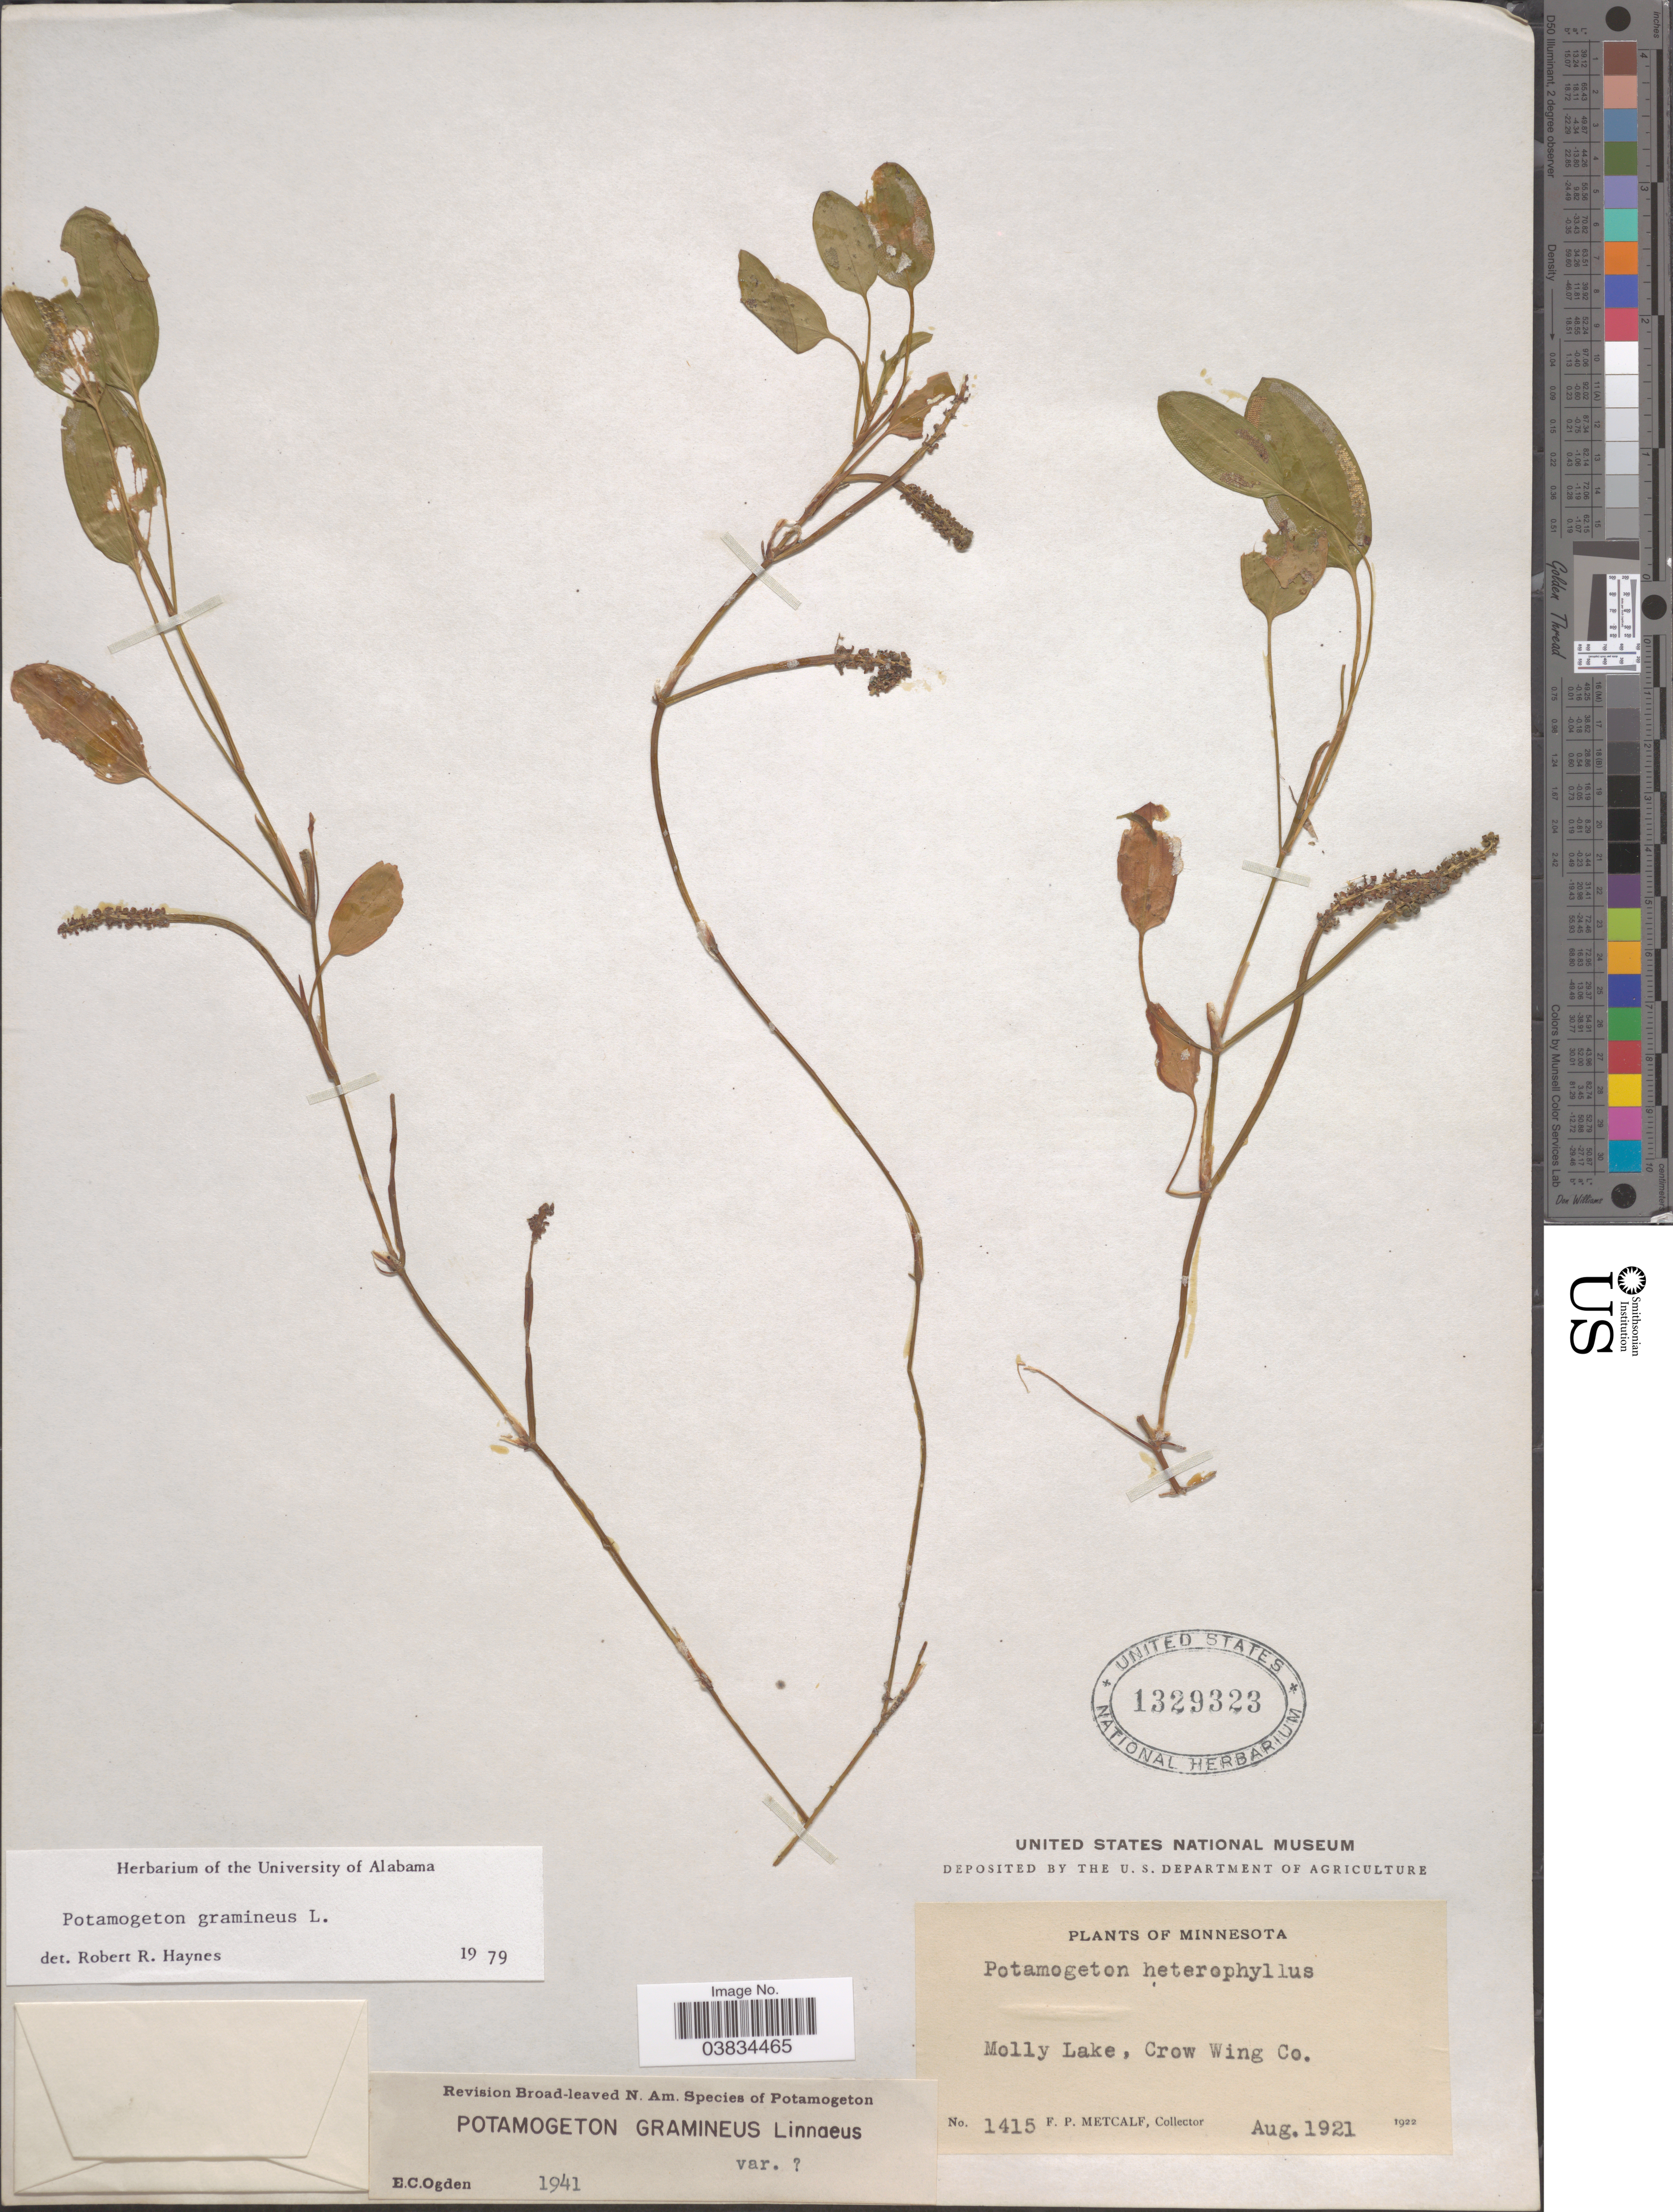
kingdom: Plantae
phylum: Tracheophyta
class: Liliopsida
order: Alismatales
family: Potamogetonaceae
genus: Potamogeton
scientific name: Potamogeton gramineus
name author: L.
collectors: F. Metcalf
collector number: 1415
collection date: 1921-08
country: United States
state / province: Minnesota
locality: Molly Lake, Crow Wing Co.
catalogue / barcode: US 1329323